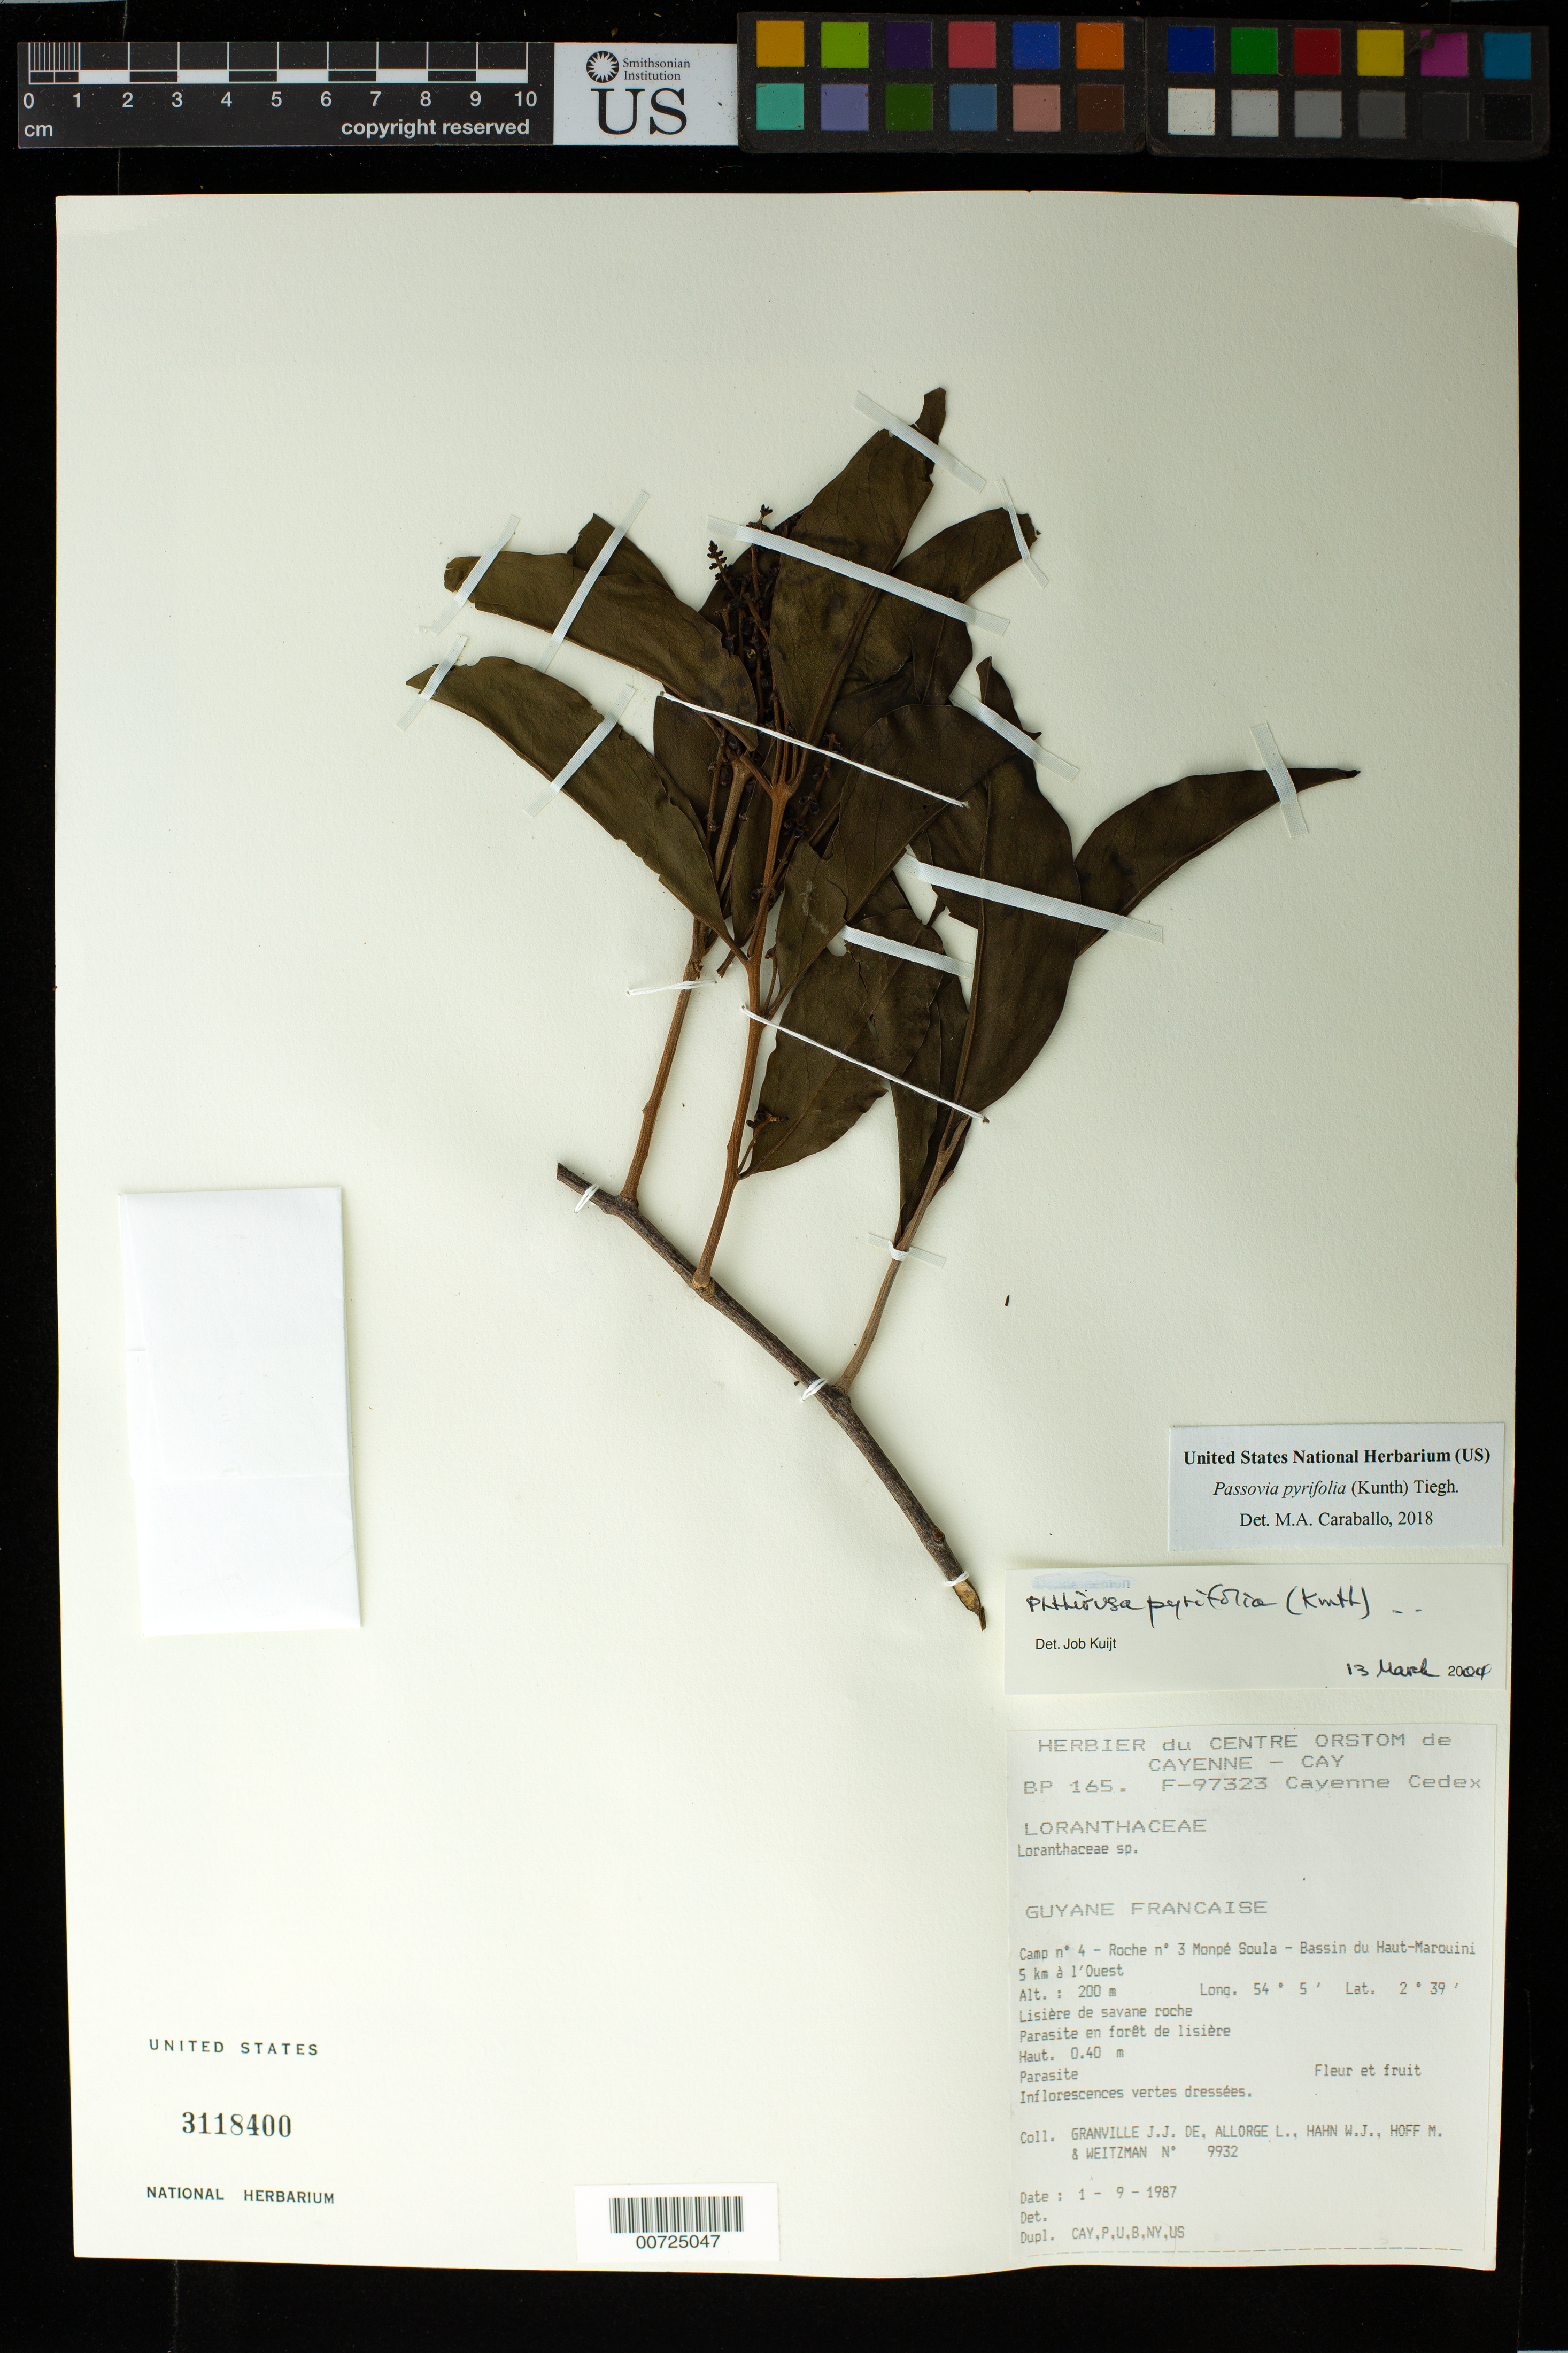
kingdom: Plantae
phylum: Tracheophyta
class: Magnoliopsida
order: Santalales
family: Loranthaceae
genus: Passovia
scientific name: Passovia pyrifolia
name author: (Kunth) Tiegh.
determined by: Caraballo-Ortiz, Marcos A., (MISS), University of Mississippi (UNITED STATES)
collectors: J.-J. de Granville, L. Allorge, W. J. Hahn, M. Hoff & A. L. Weitzman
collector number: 9932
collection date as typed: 1-Sep-87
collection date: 1987-09-01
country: French Guiana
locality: Monpé Soula, Camp #4, roche no. 3; Bassin du Haut-Marouini, 5 km W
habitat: Rocky savanna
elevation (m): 200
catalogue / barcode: US 3118400